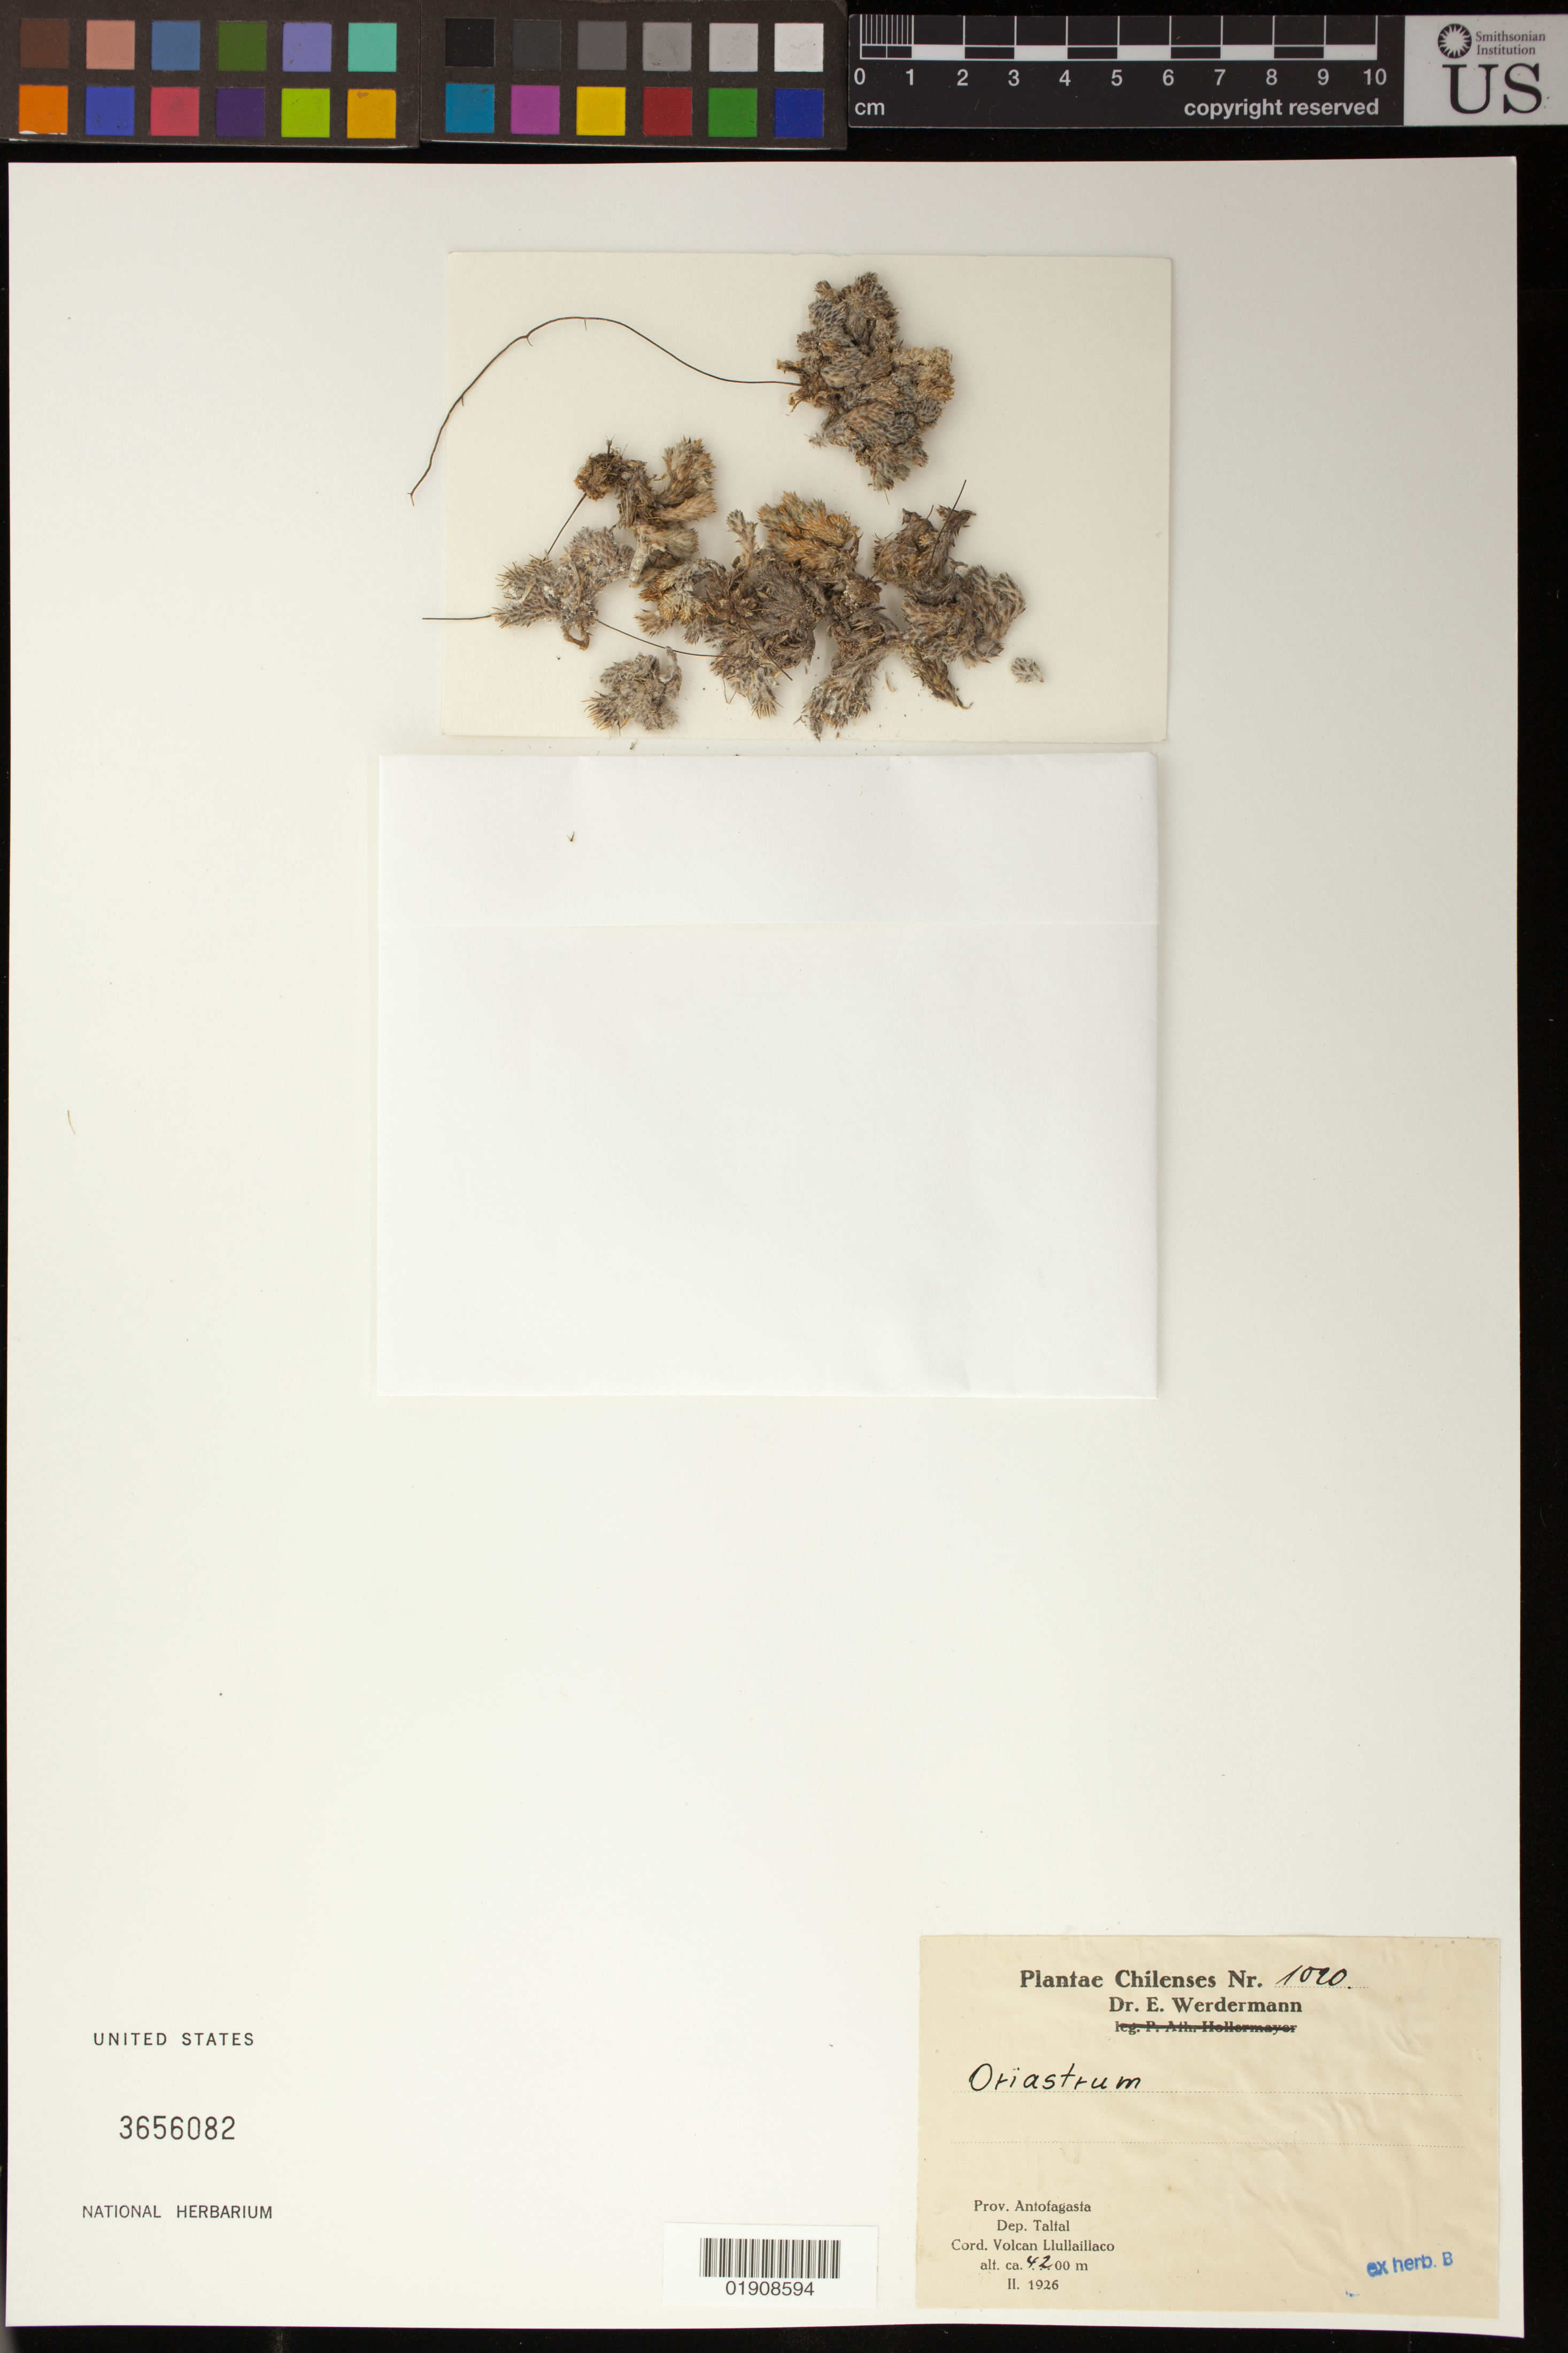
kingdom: Plantae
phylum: Tracheophyta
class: Magnoliopsida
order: Asterales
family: Asteraceae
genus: Oriastrum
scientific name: Oriastrum sp.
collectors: E. Werdermann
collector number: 1020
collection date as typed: Feb 1926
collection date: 1926-02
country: Chile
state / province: Antofagasta (II)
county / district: Taltal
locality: Cord. Volcan Llullaillaco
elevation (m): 4200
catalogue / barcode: US 3656082